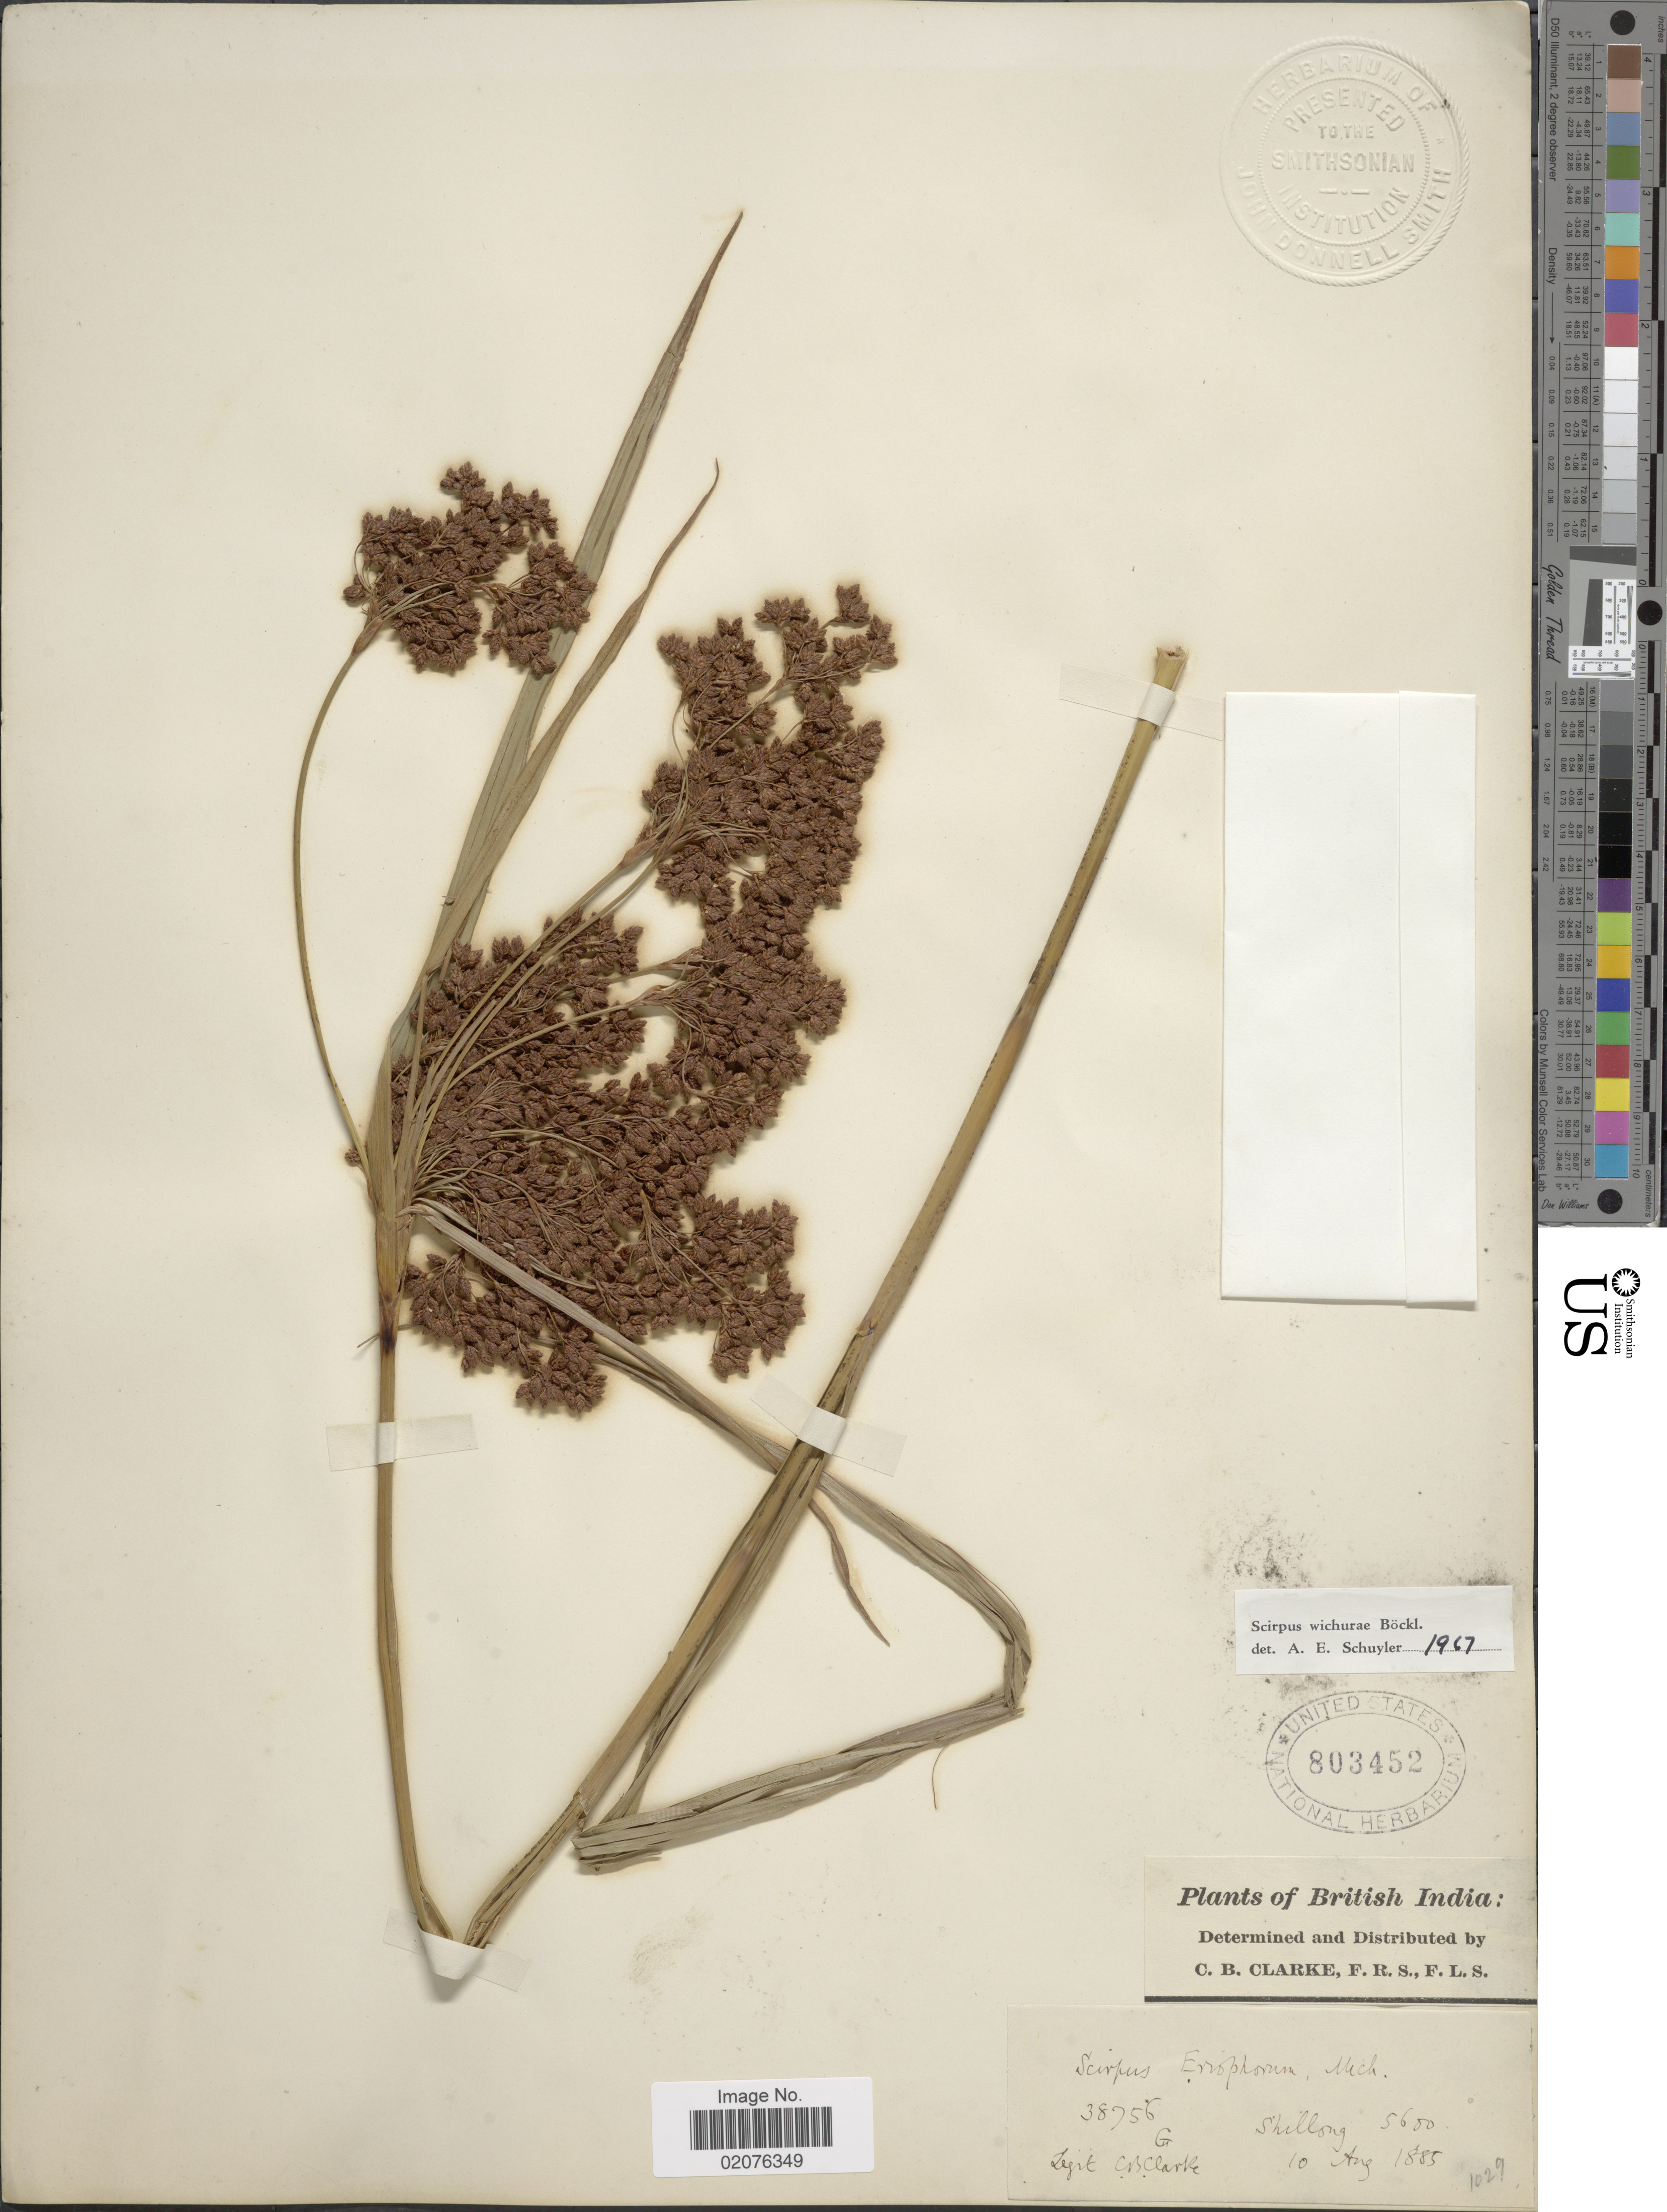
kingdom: Plantae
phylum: Tracheophyta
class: Liliopsida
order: Poales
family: Cyperaceae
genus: Scirpus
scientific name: Scirpus wichurae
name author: Boeckeler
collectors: C. B. Clarke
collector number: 38756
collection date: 1885-08-10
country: India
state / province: Meghalaya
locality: British India, Shillong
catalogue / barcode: US 803452